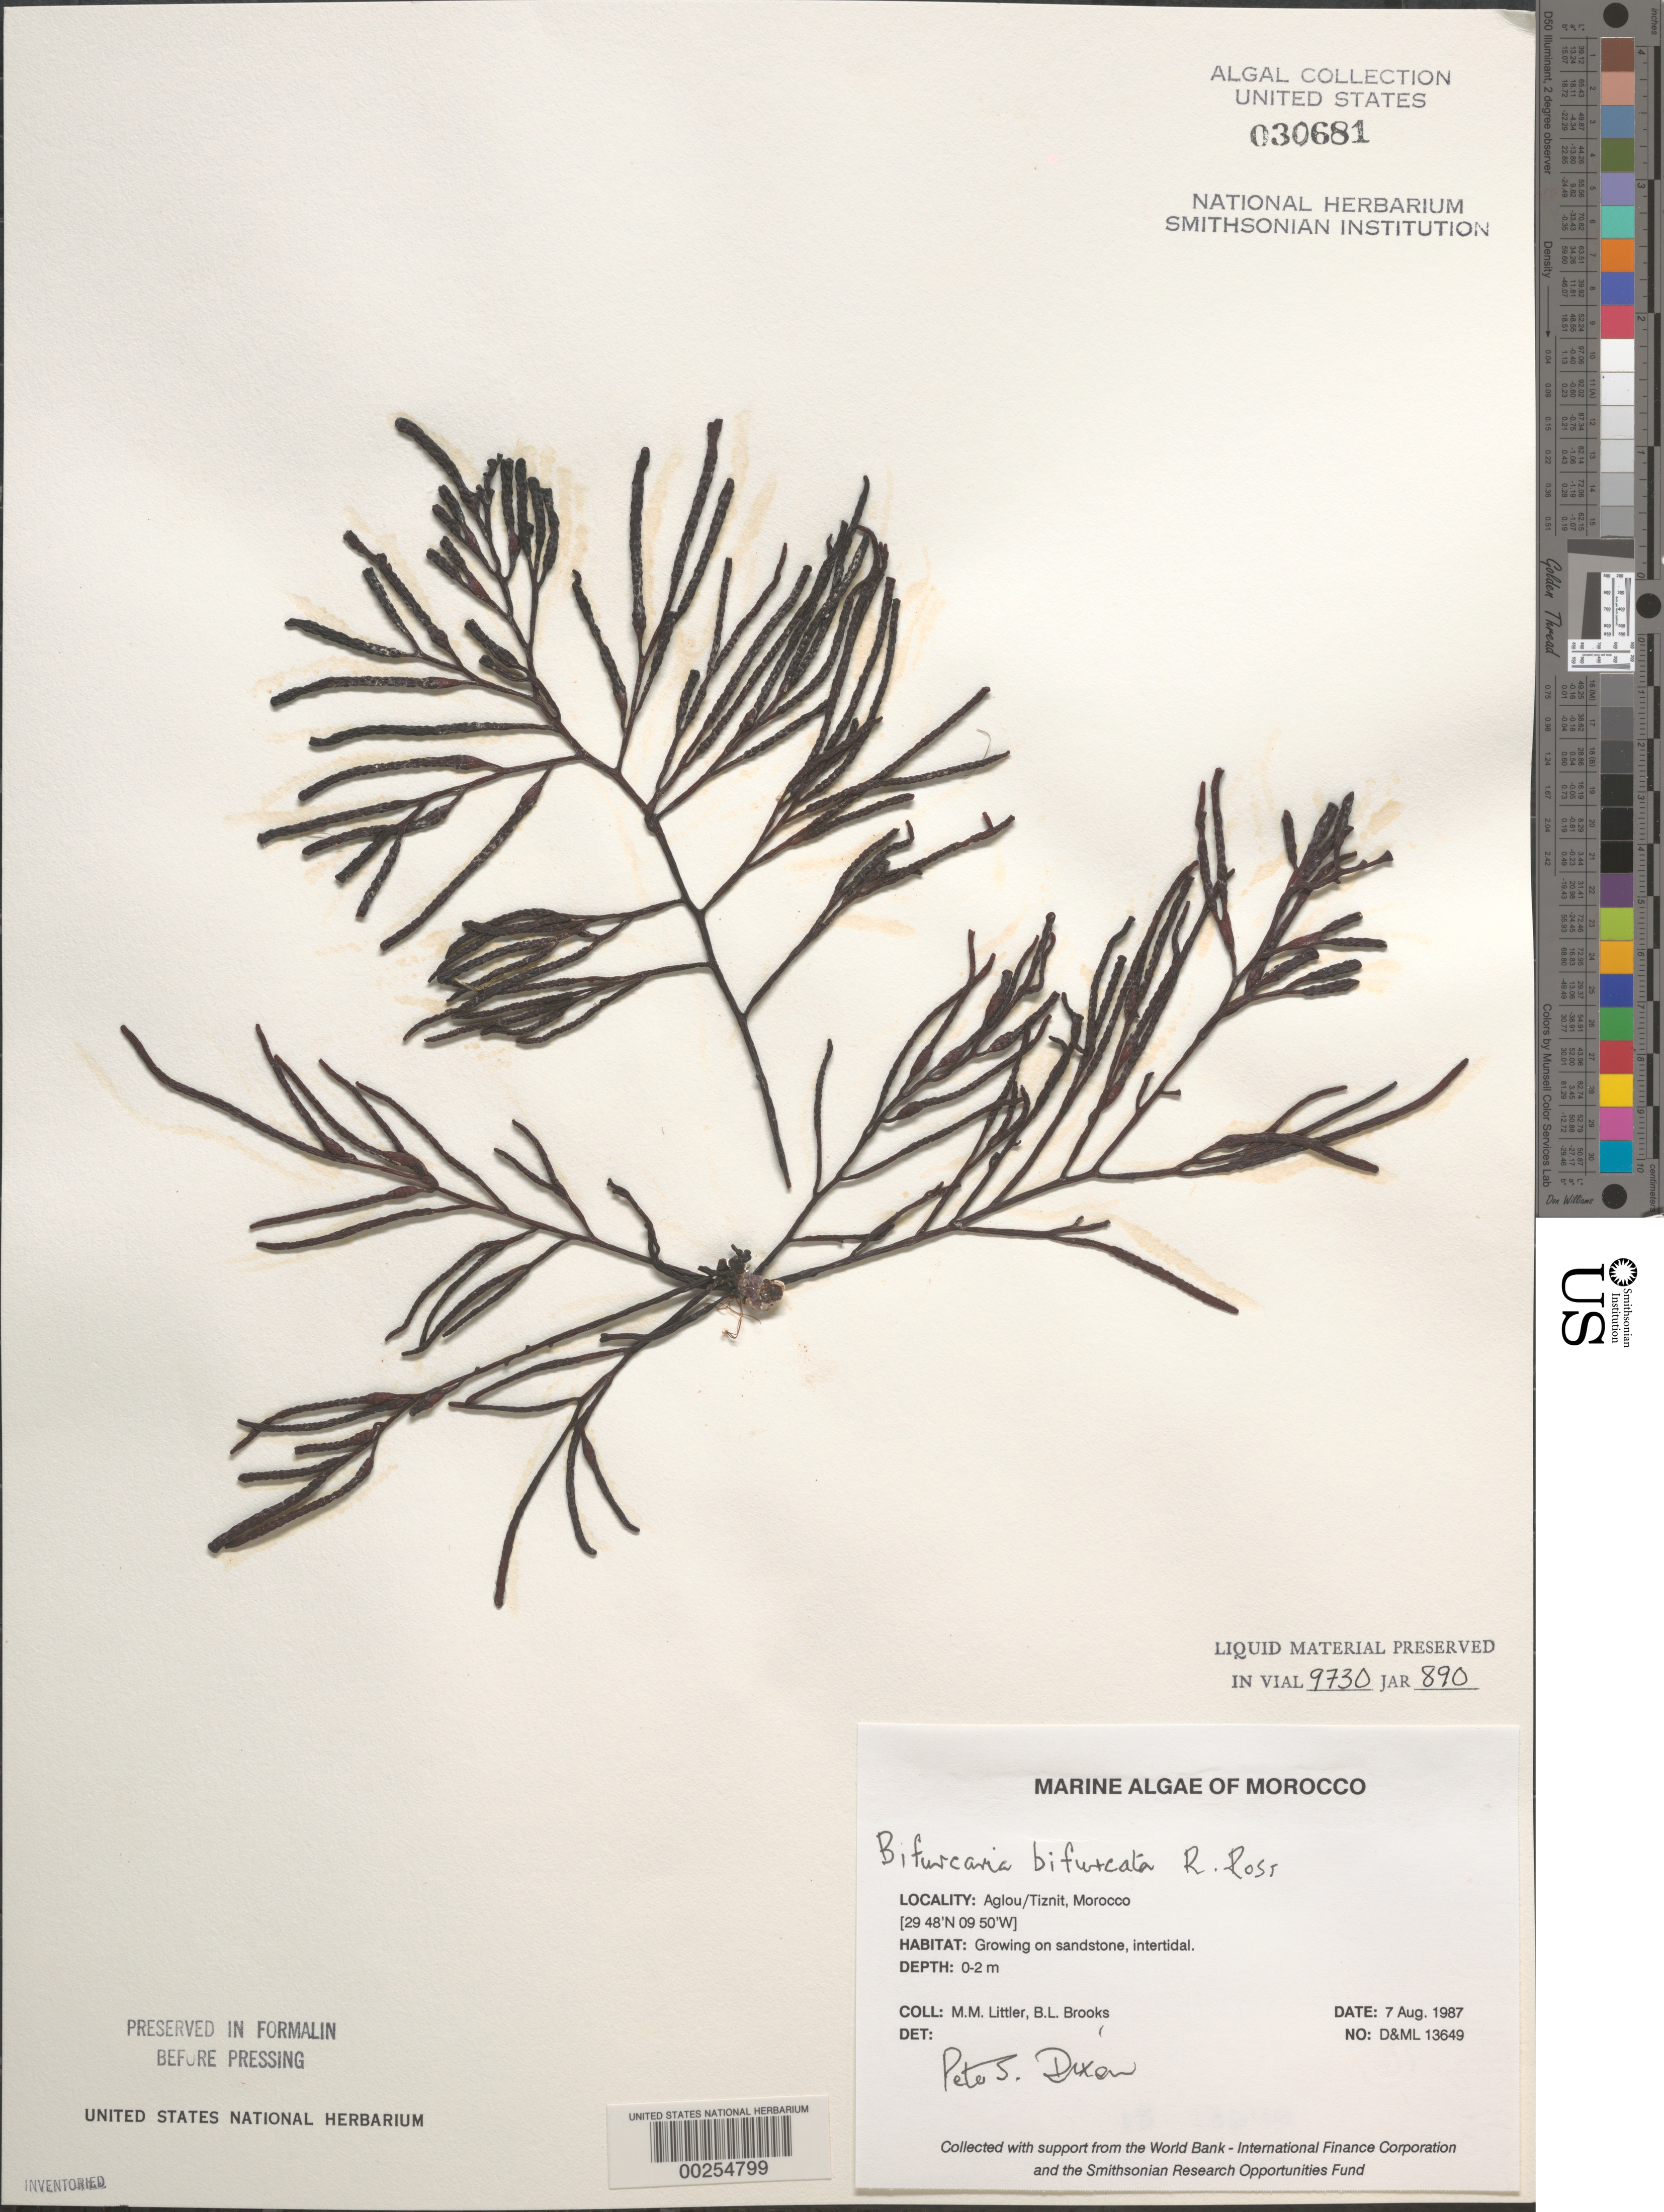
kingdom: Chromista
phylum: Ochrophyta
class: Phaeophyceae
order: Fucales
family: Sargassaceae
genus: Bifurcaria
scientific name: Bifurcaria bifurcata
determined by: Dixon, P. S.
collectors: M. M. Littler & B. Brooks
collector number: D&ML 13649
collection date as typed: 07 Aug 1987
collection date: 1987-08-07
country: Morocco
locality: Aglou / Tiznit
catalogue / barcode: US 30681